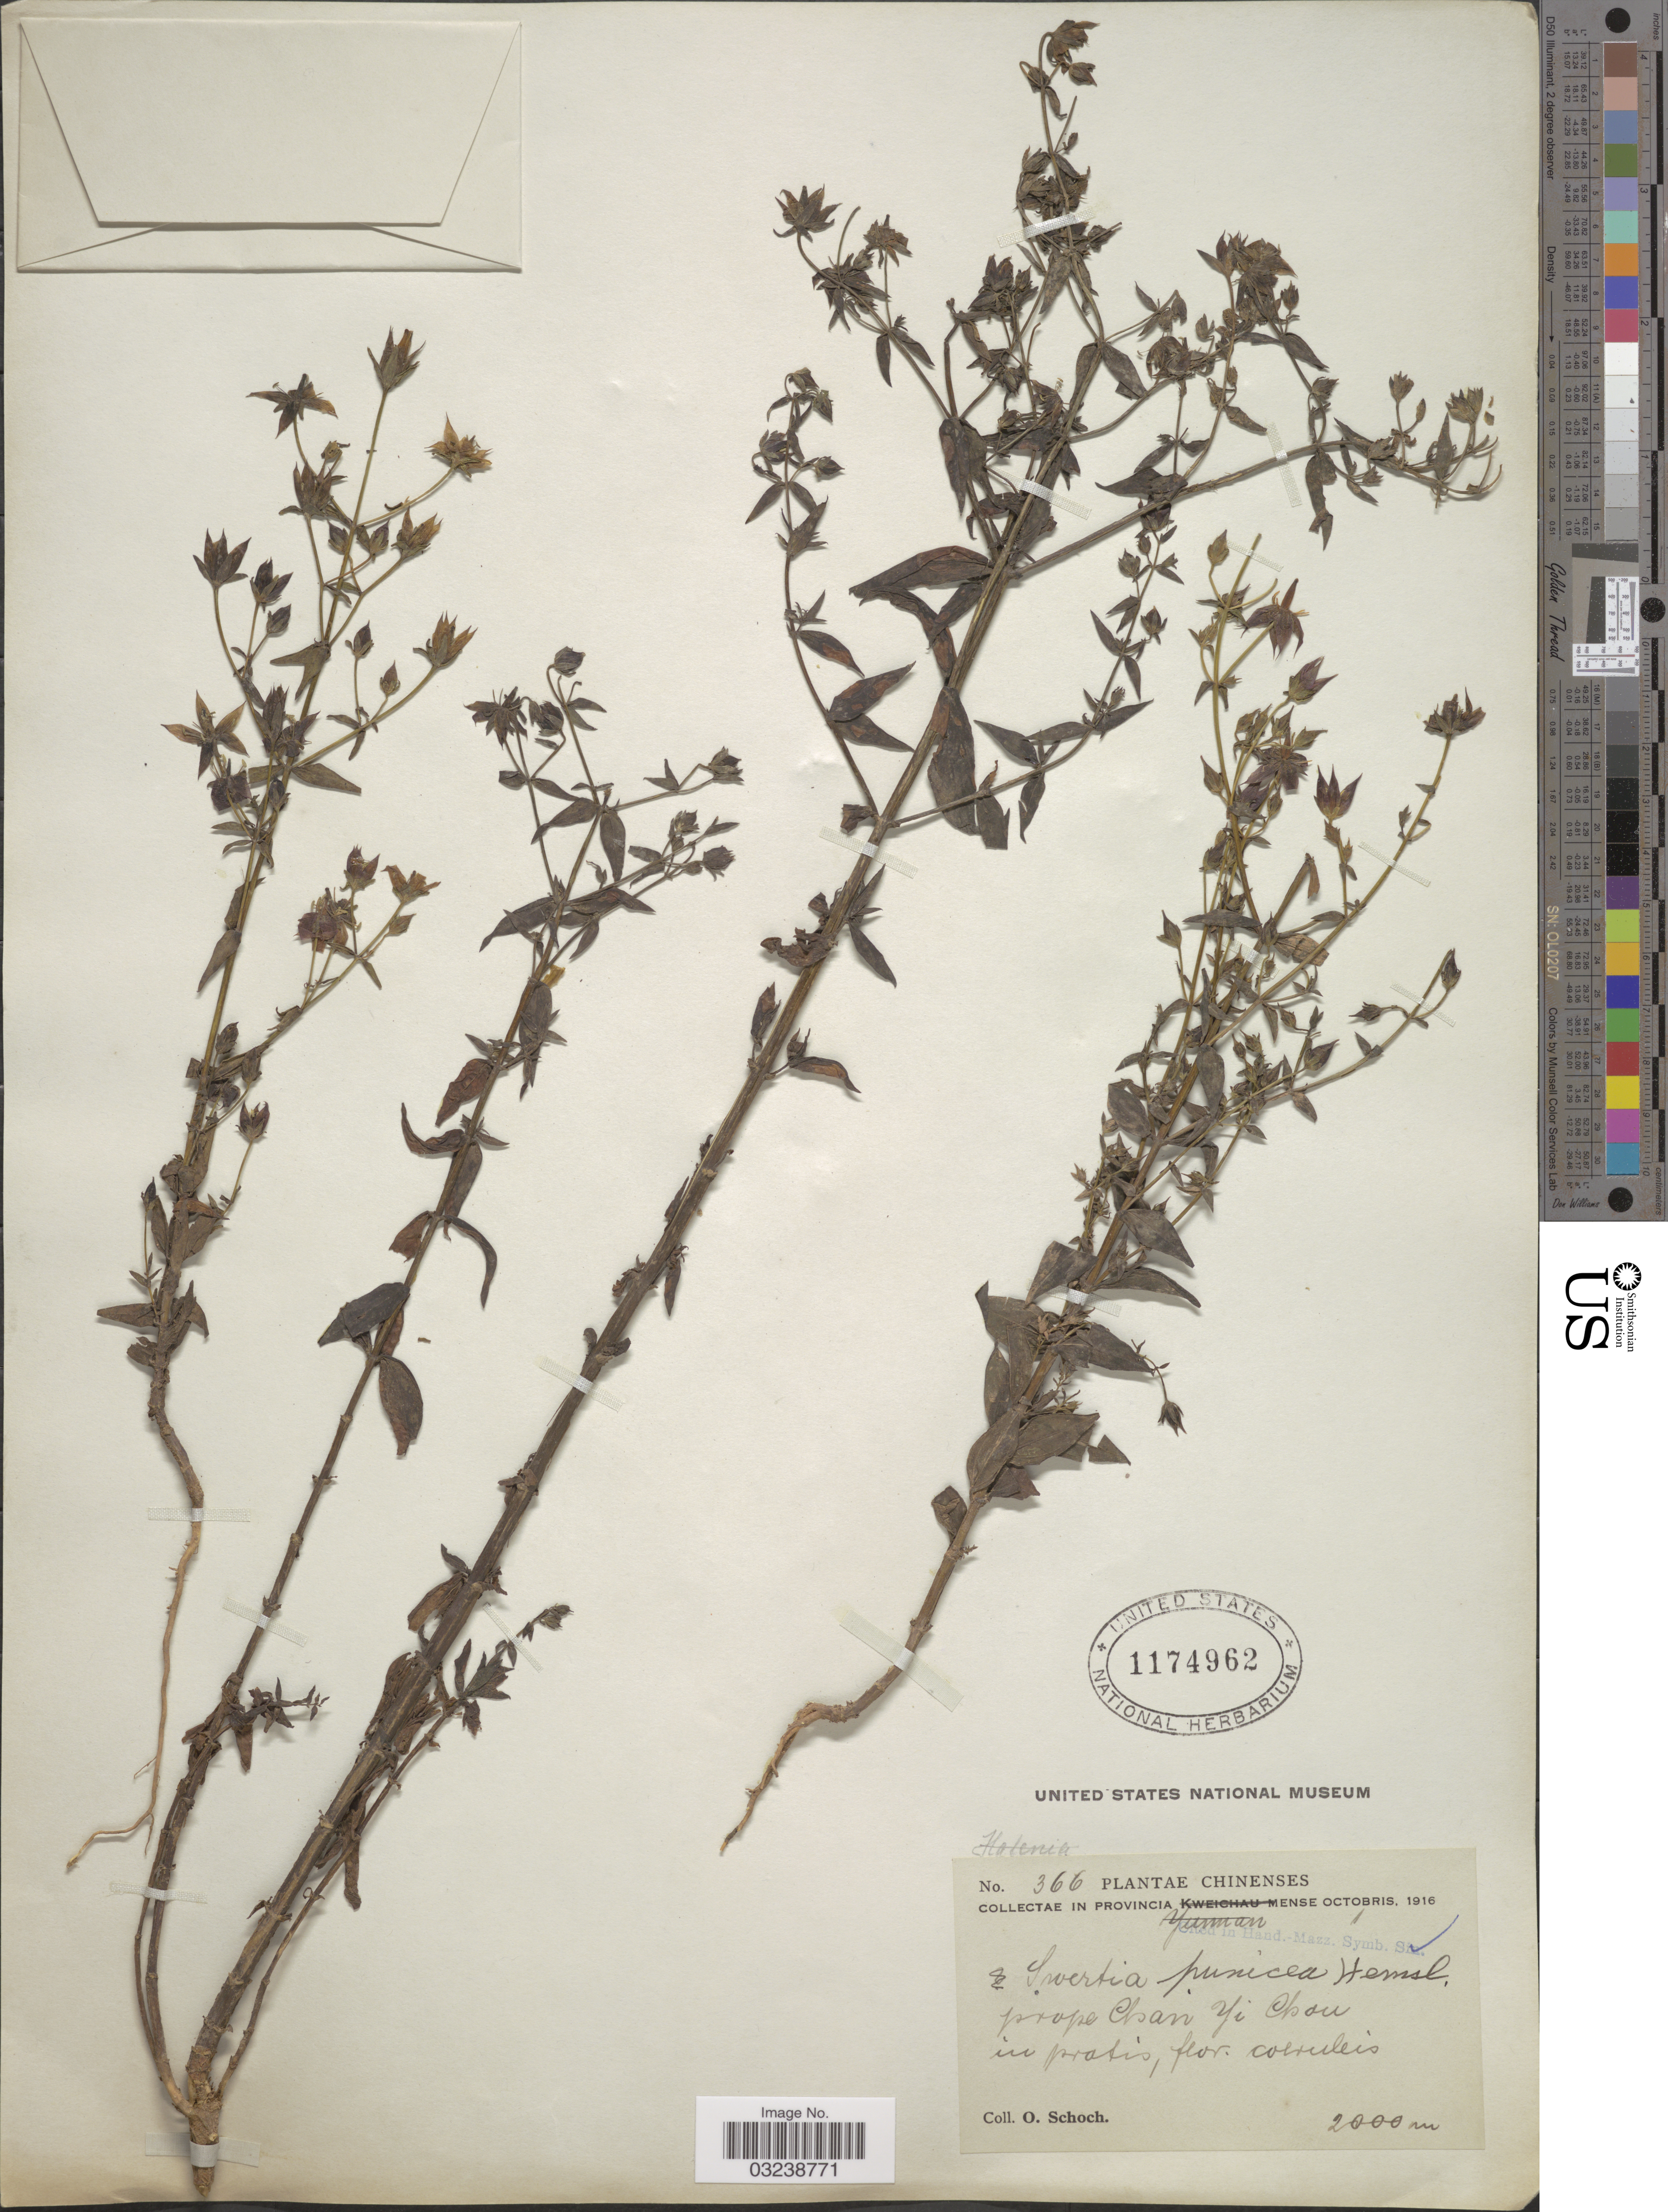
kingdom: Plantae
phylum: Tracheophyta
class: Magnoliopsida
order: Gentianales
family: Gentianaceae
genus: Swertia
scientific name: Swertia punicea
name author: Hemsl.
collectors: O. Schoch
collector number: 366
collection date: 1916-10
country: China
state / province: Yunnan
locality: Provincia Yunnan. Prope Chan Yi Chou in pratis.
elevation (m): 2000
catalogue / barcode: US 1174962